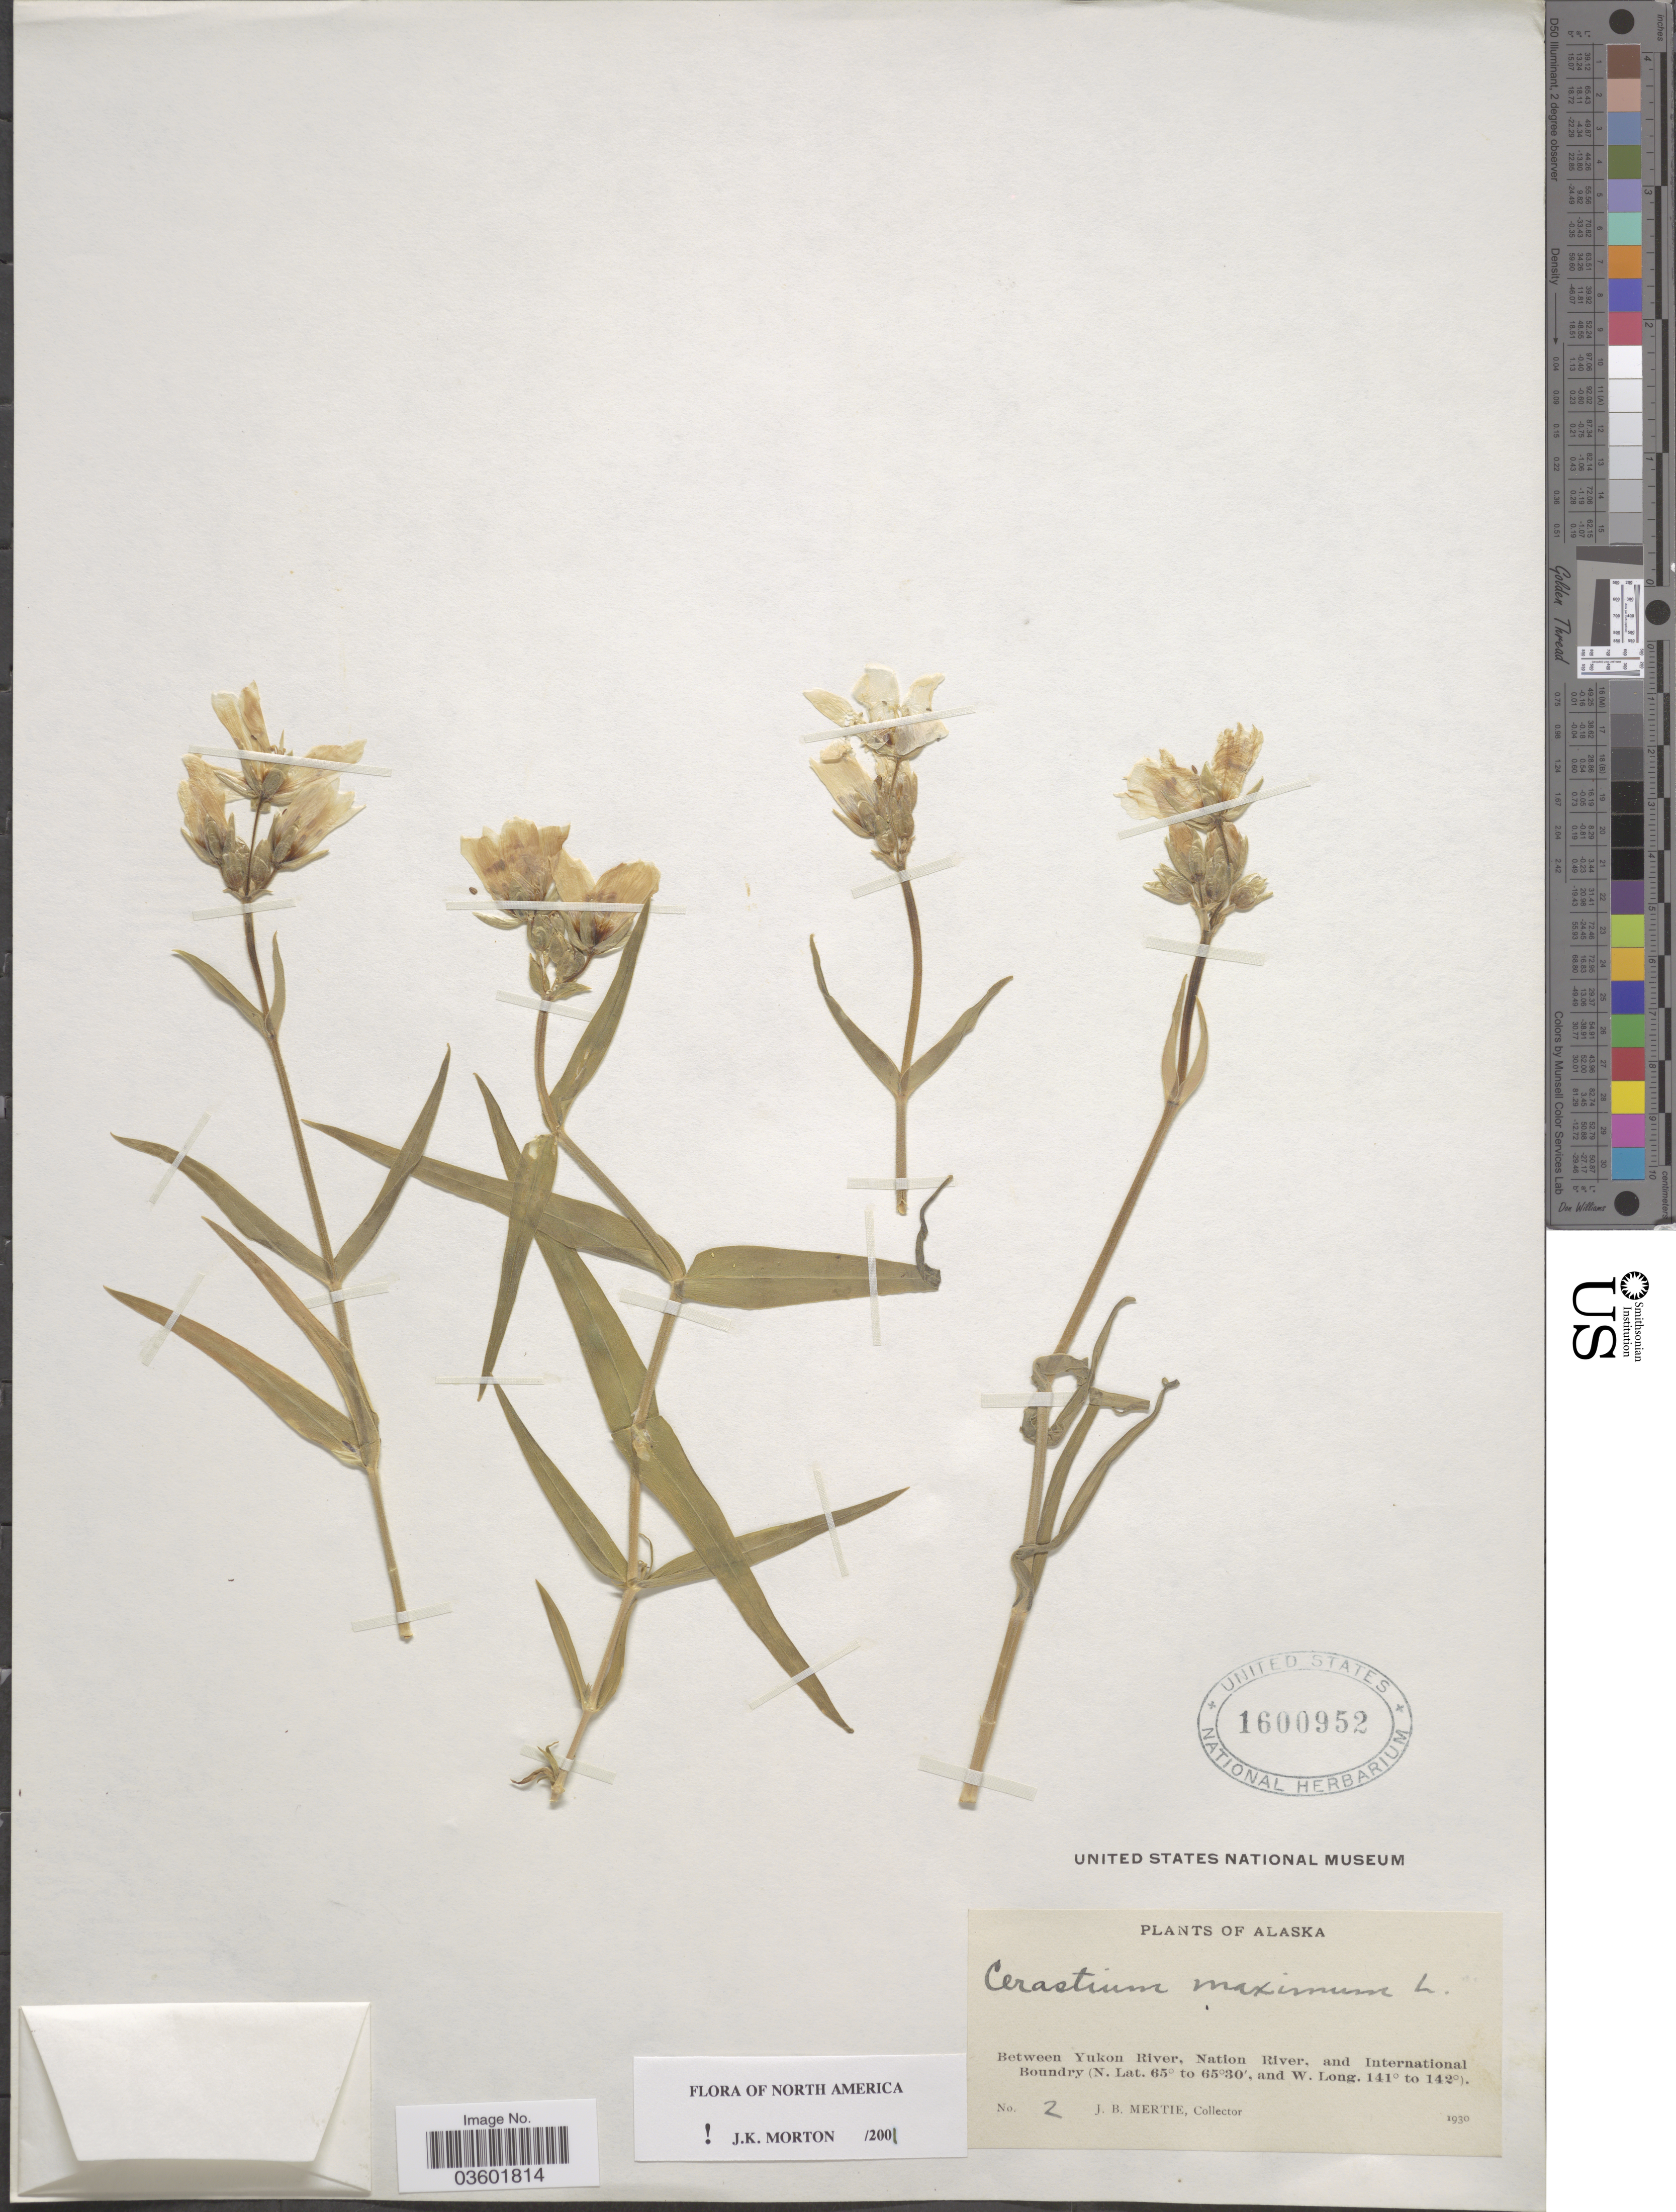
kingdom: Plantae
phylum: Tracheophyta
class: Magnoliopsida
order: Caryophyllales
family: Caryophyllaceae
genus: Cerastium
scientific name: Cerastium maximum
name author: L.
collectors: J. Mertie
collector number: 2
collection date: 1930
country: United States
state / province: Alaska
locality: Between Yukon River, Nation River, and International Boundary.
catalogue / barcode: US 1600952